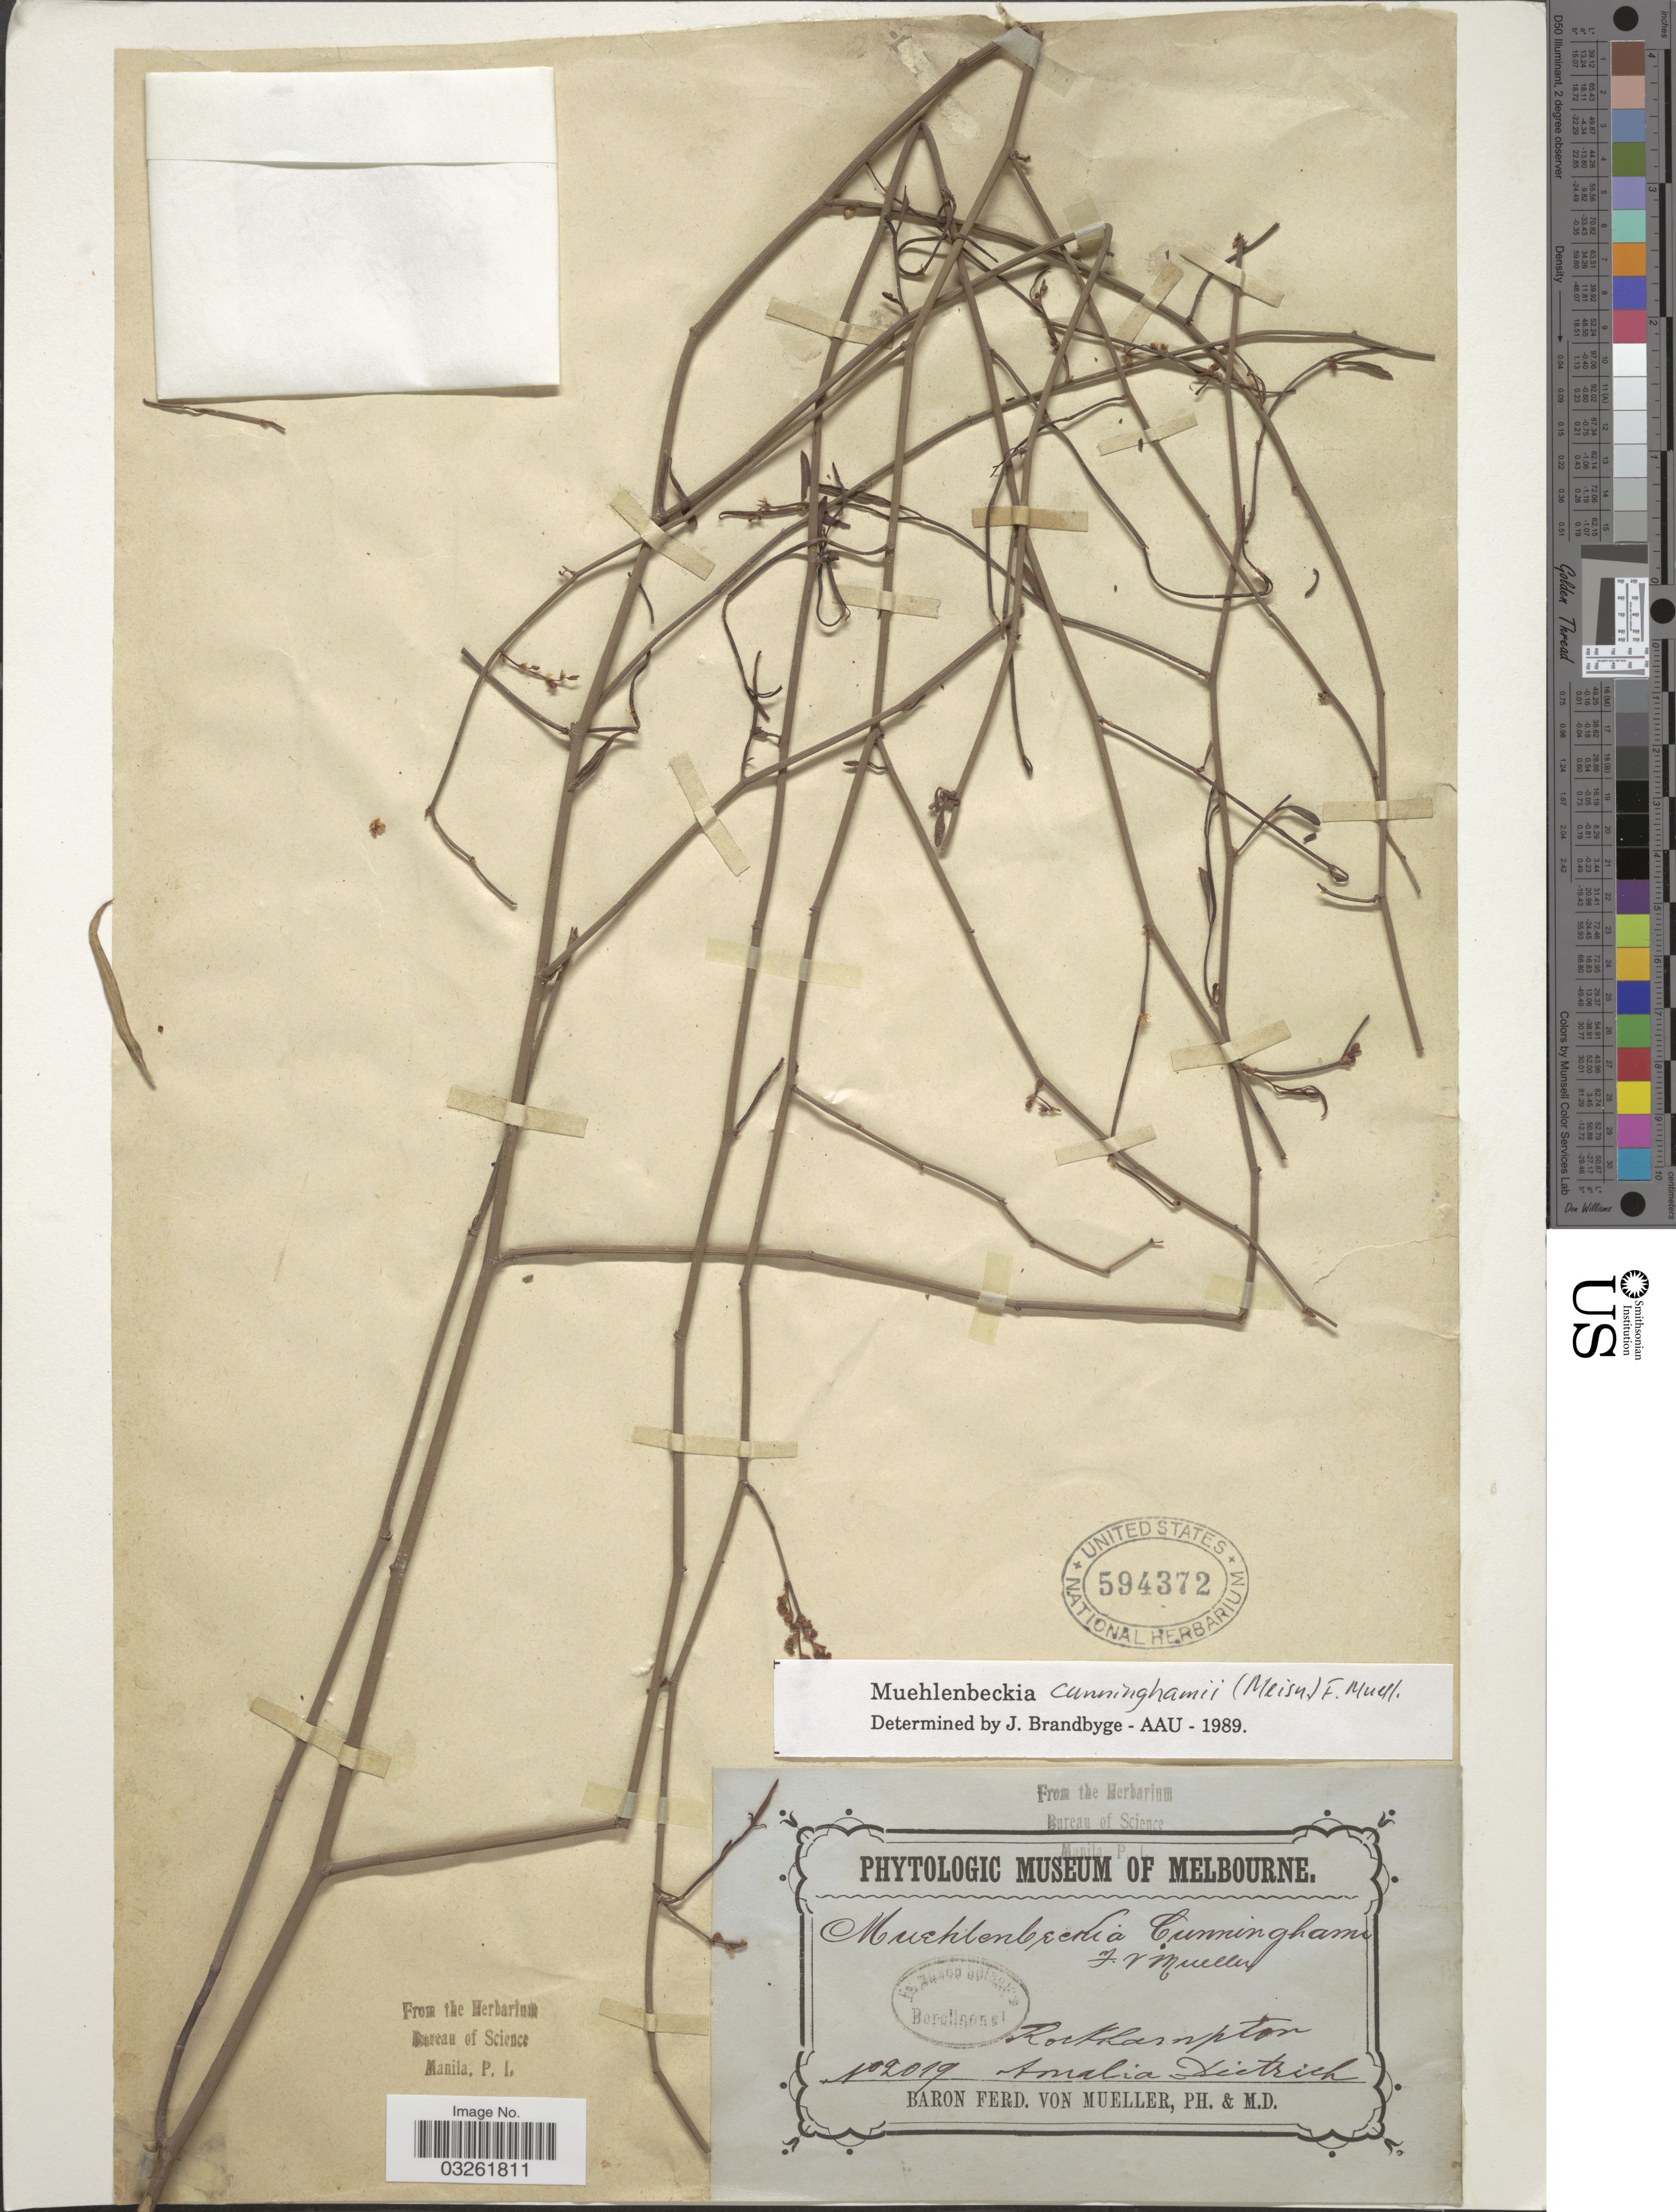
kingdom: Plantae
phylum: Tracheophyta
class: Magnoliopsida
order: Caryophyllales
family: Polygonaceae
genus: Duma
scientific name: Duma florulenta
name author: (Meisn.) T.M. Schust.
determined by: Strong, Mark T., (BOT), Smithsonian Institution - National Museum of Natural History (UNITED STATES)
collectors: A. Dietrich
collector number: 2019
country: Australia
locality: Rockhampton.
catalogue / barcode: US 594372